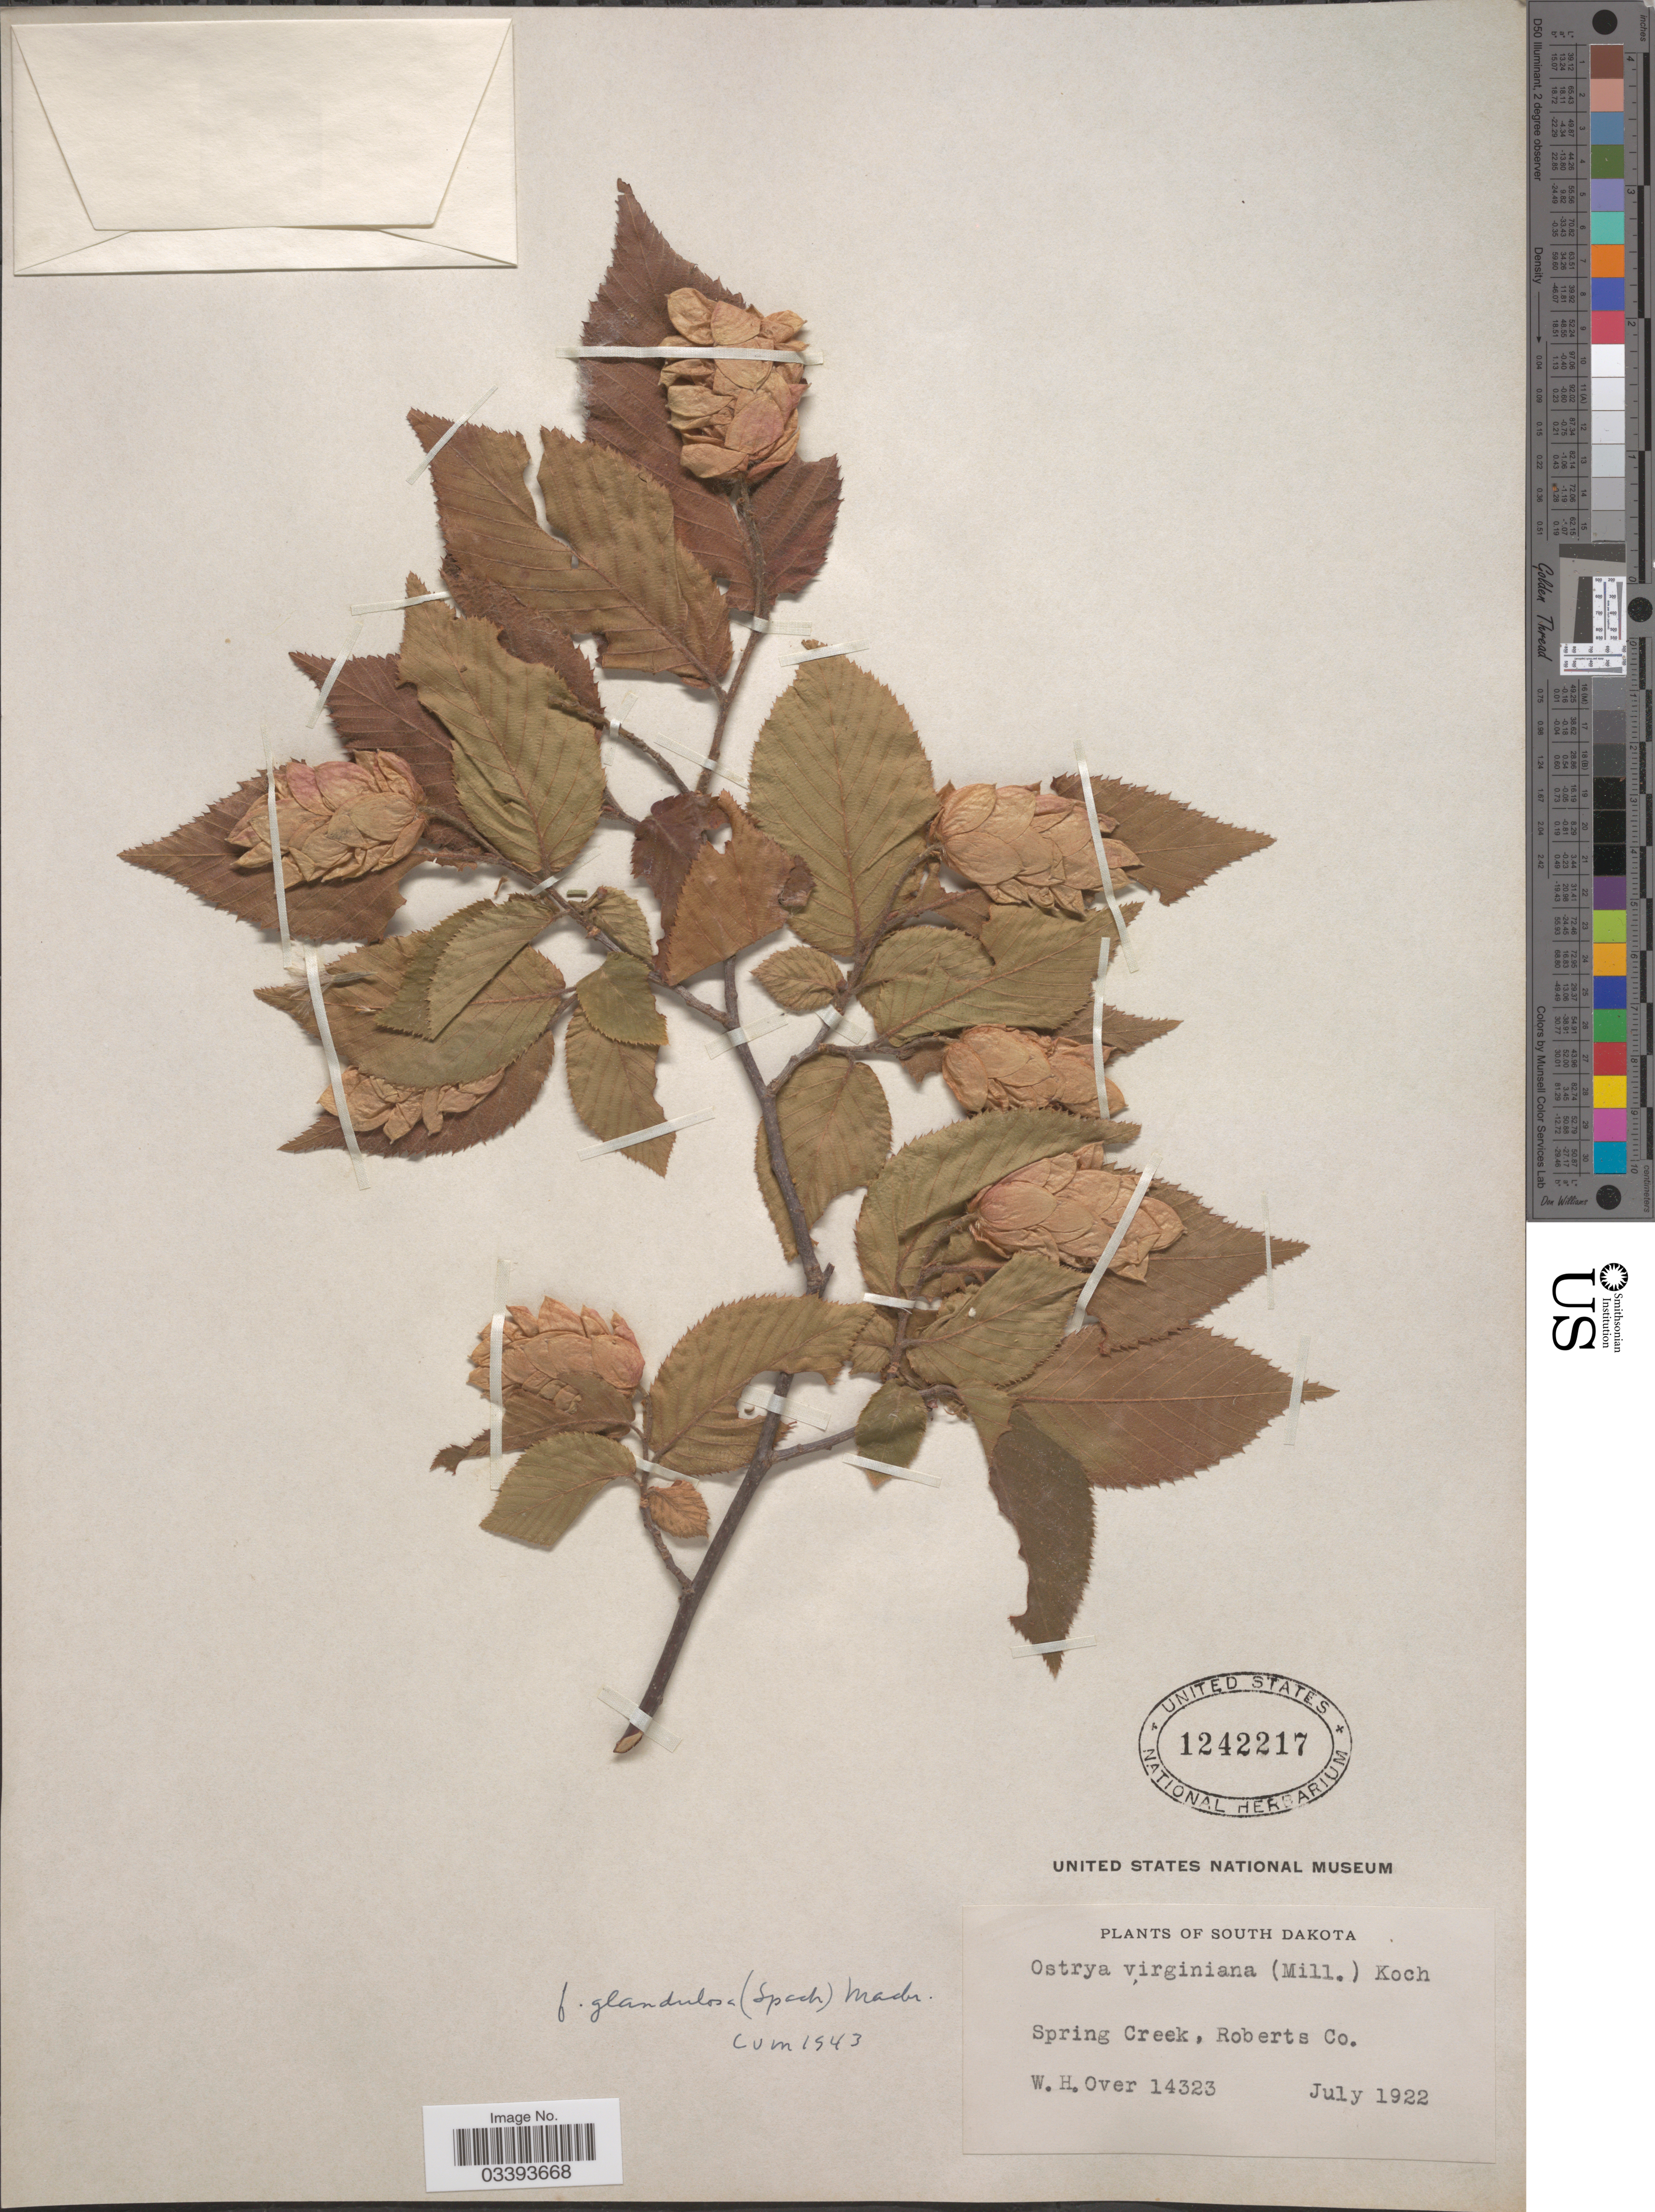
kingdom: Plantae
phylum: Tracheophyta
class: Magnoliopsida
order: Fagales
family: Betulaceae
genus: Ostrya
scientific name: Ostrya virginiana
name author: (Mill.) K. Koch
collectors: W. Hoover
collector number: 14323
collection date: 1922-07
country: United States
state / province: South Dakota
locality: Spring Creek, Roberts Co.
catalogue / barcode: US 1242217